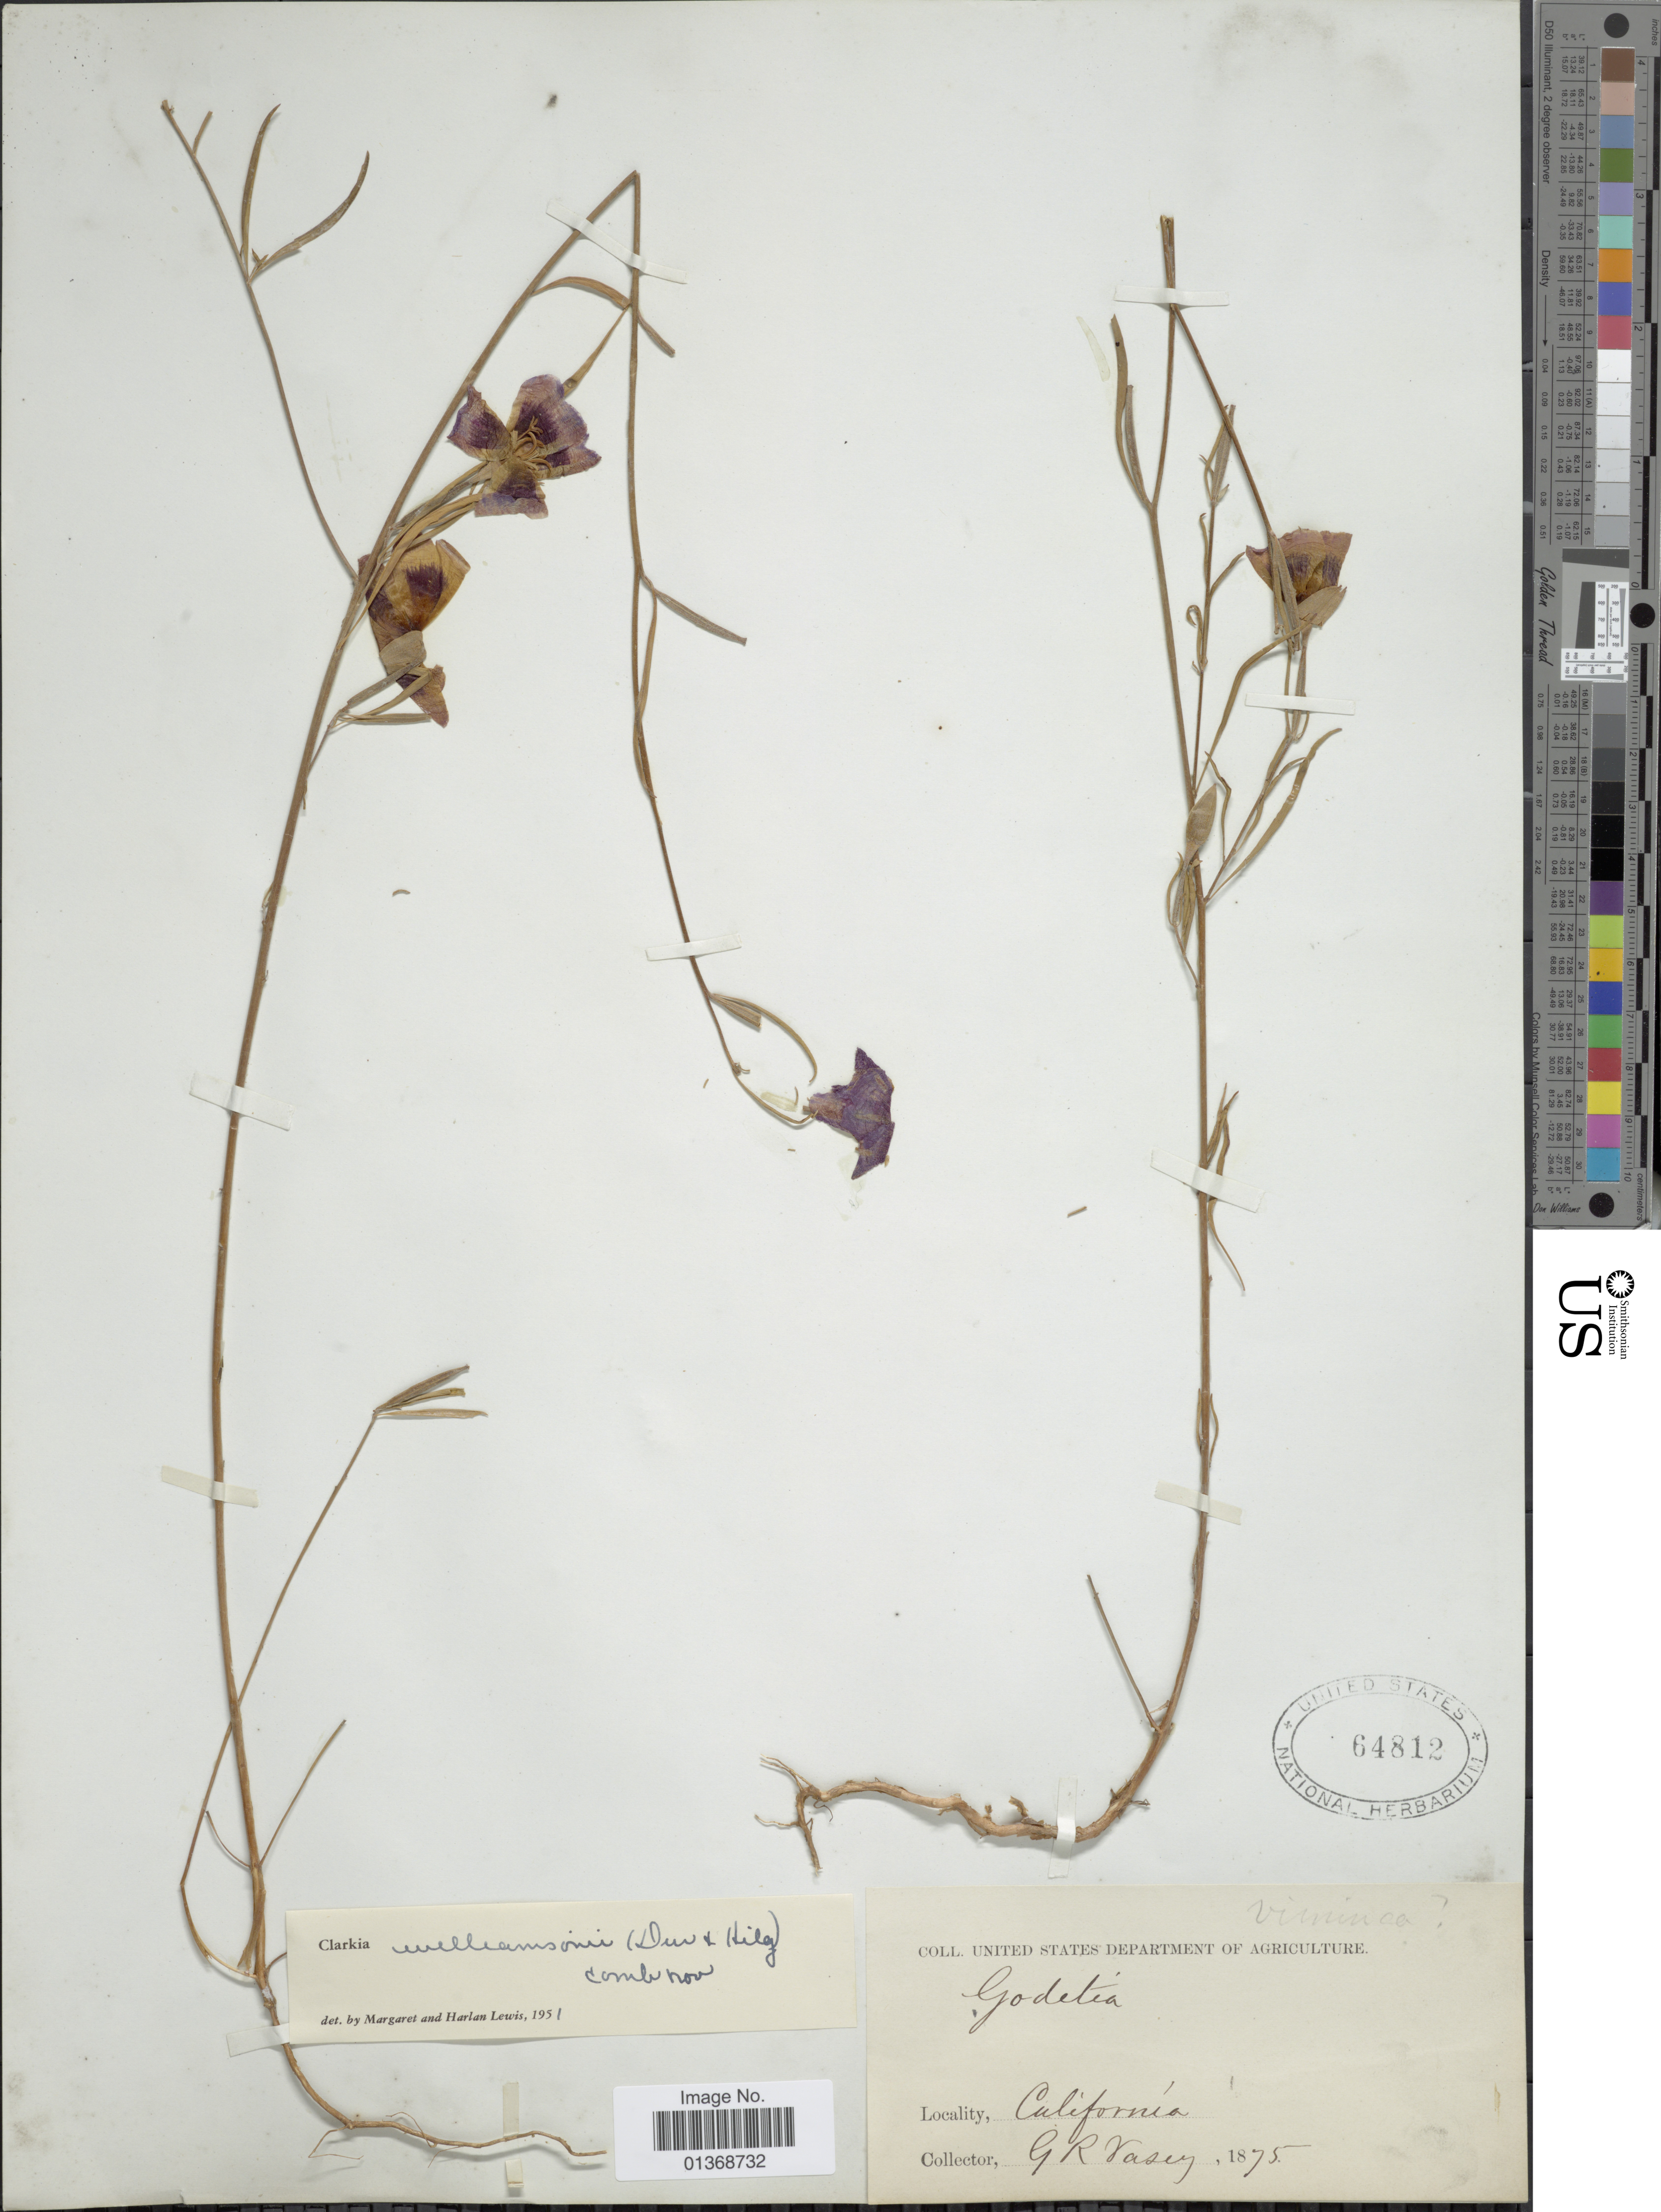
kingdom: Plantae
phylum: Tracheophyta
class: Magnoliopsida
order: Myrtales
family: Onagraceae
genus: Clarkia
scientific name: Clarkia williamsonii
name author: (Durand & Hilg.) F. H. Lewis & M.E. Lewis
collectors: G. R. Vasey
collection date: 1875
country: United States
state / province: California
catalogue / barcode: US 64812